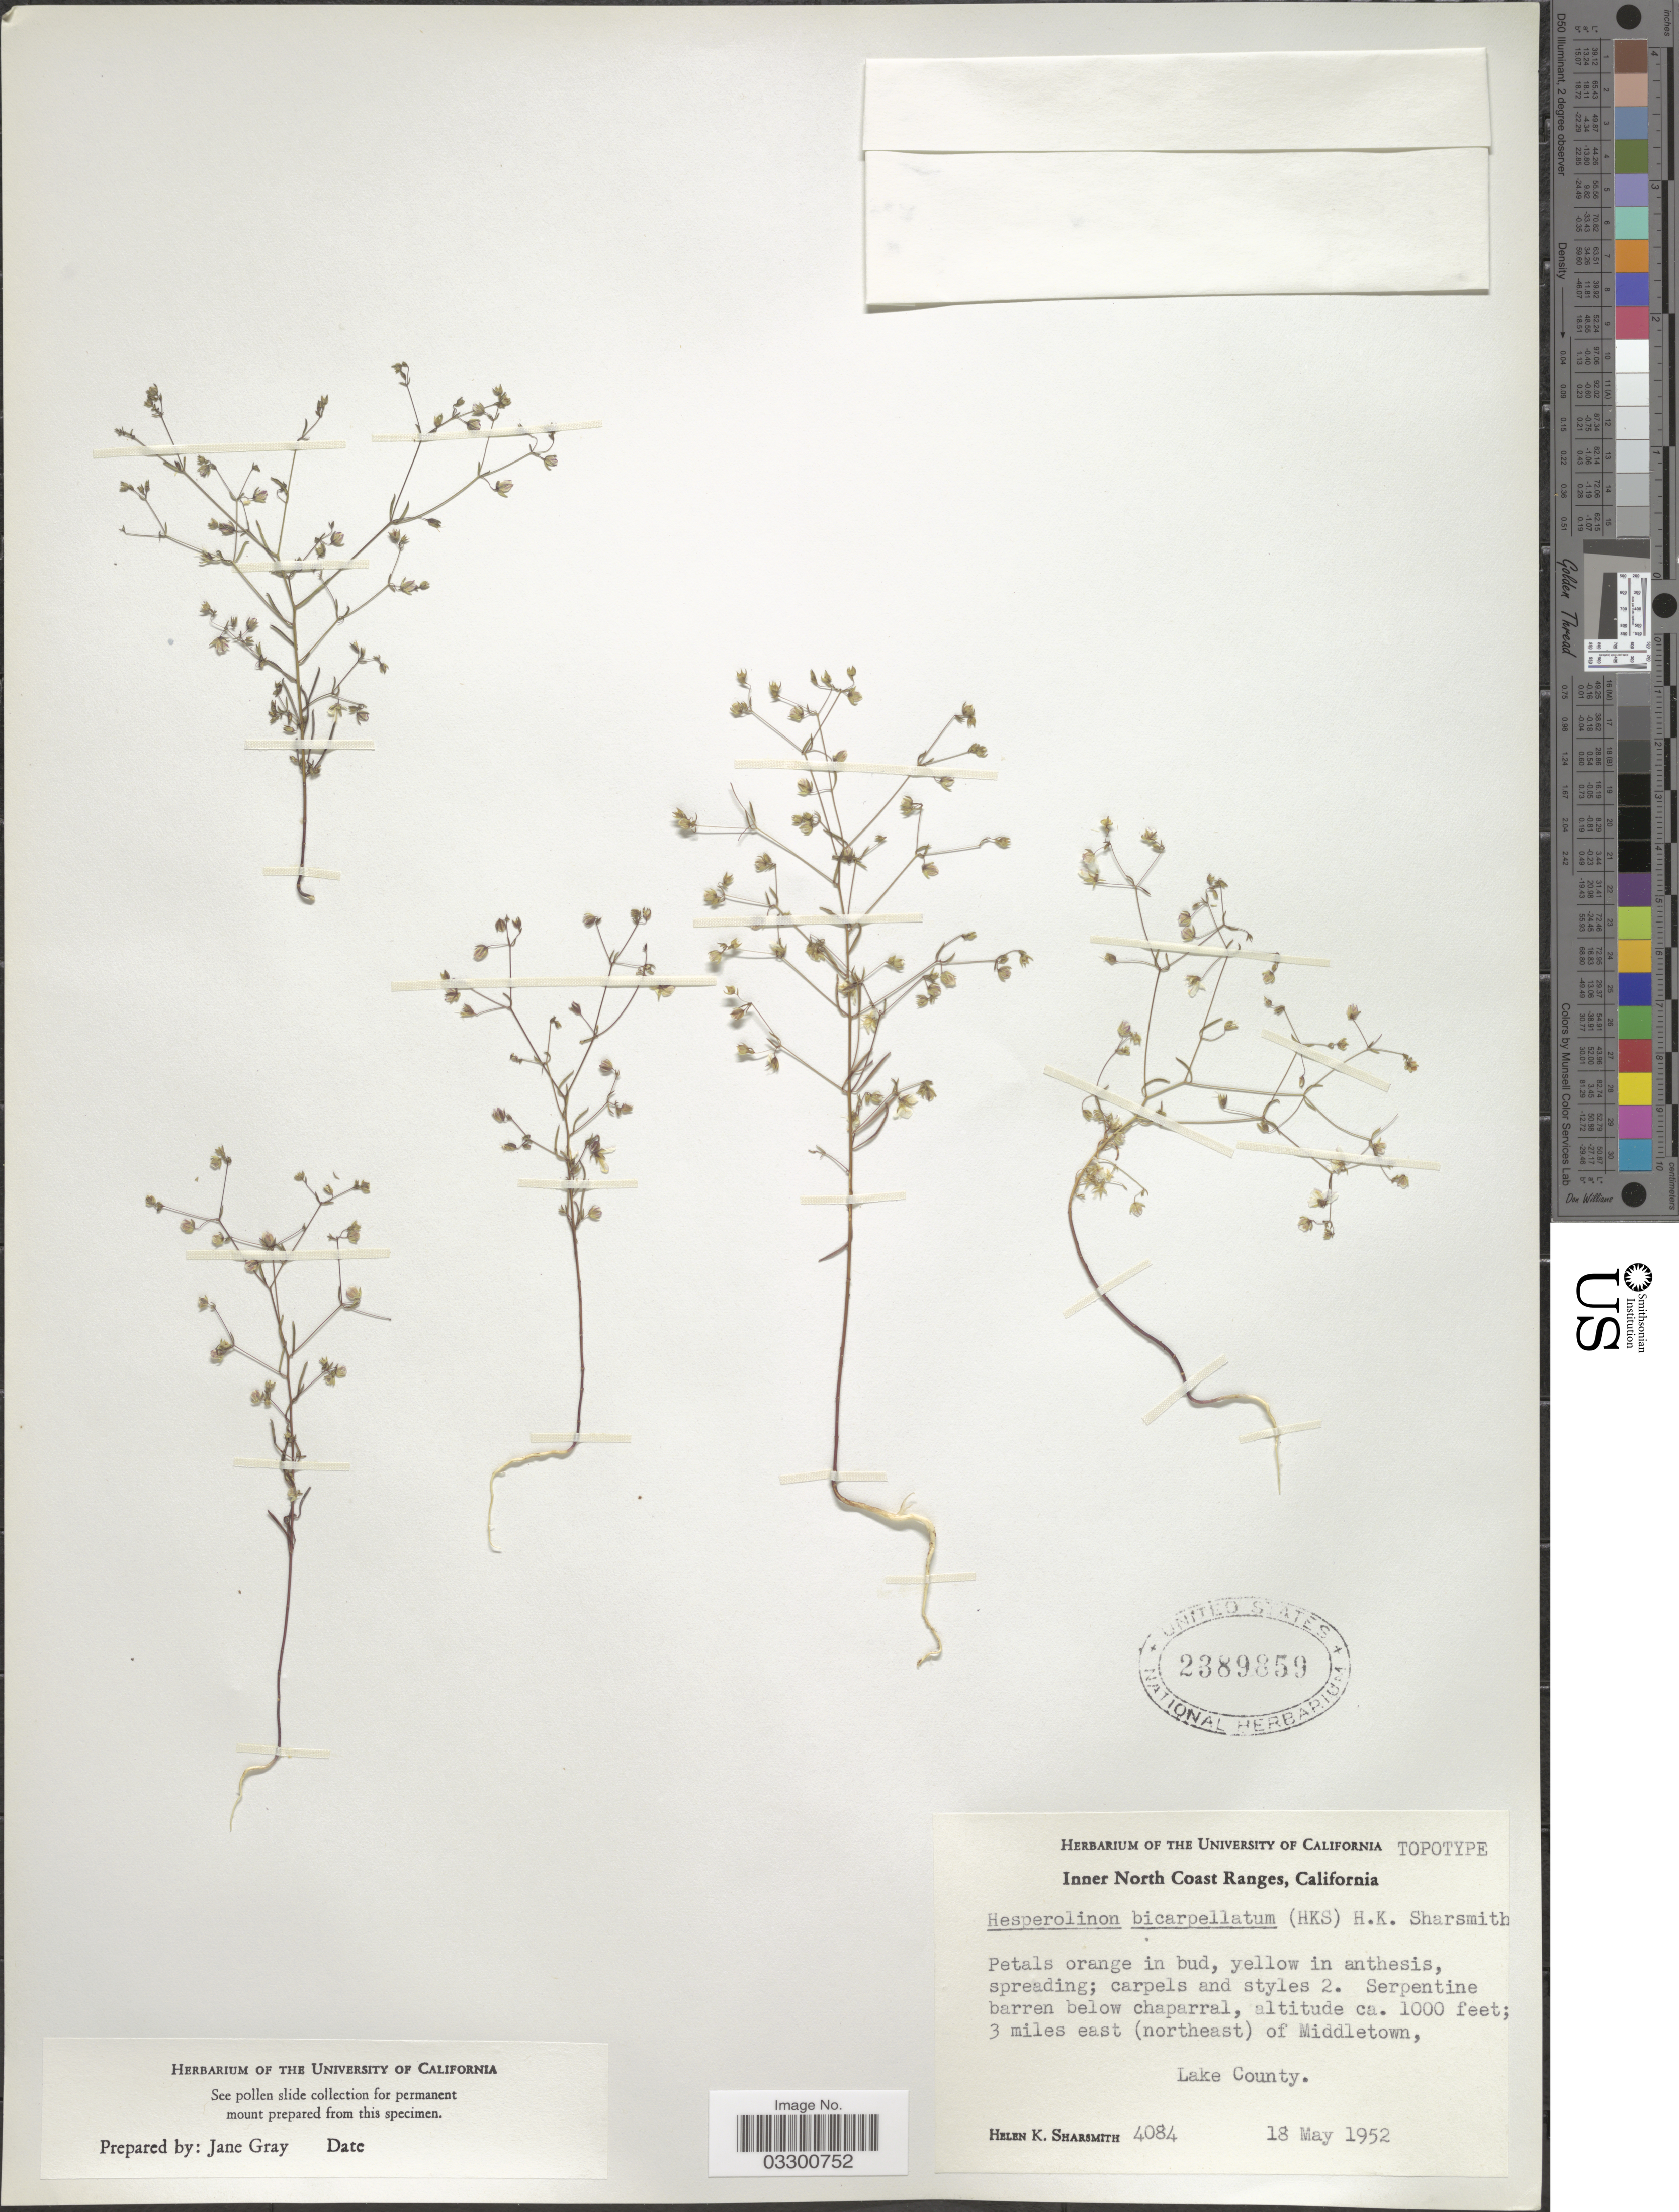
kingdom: Plantae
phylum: Tracheophyta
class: Magnoliopsida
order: Malpighiales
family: Linaceae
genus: Linum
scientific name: Linum bicarpellatum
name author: H. Sharsm.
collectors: H. Sharsmith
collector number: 4084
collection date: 1952-05-18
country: United States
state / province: California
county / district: Lake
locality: Inner North Coast Ranges, 3 miles east (northeast) of Middletown, Lake County.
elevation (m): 305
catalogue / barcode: US 2389859